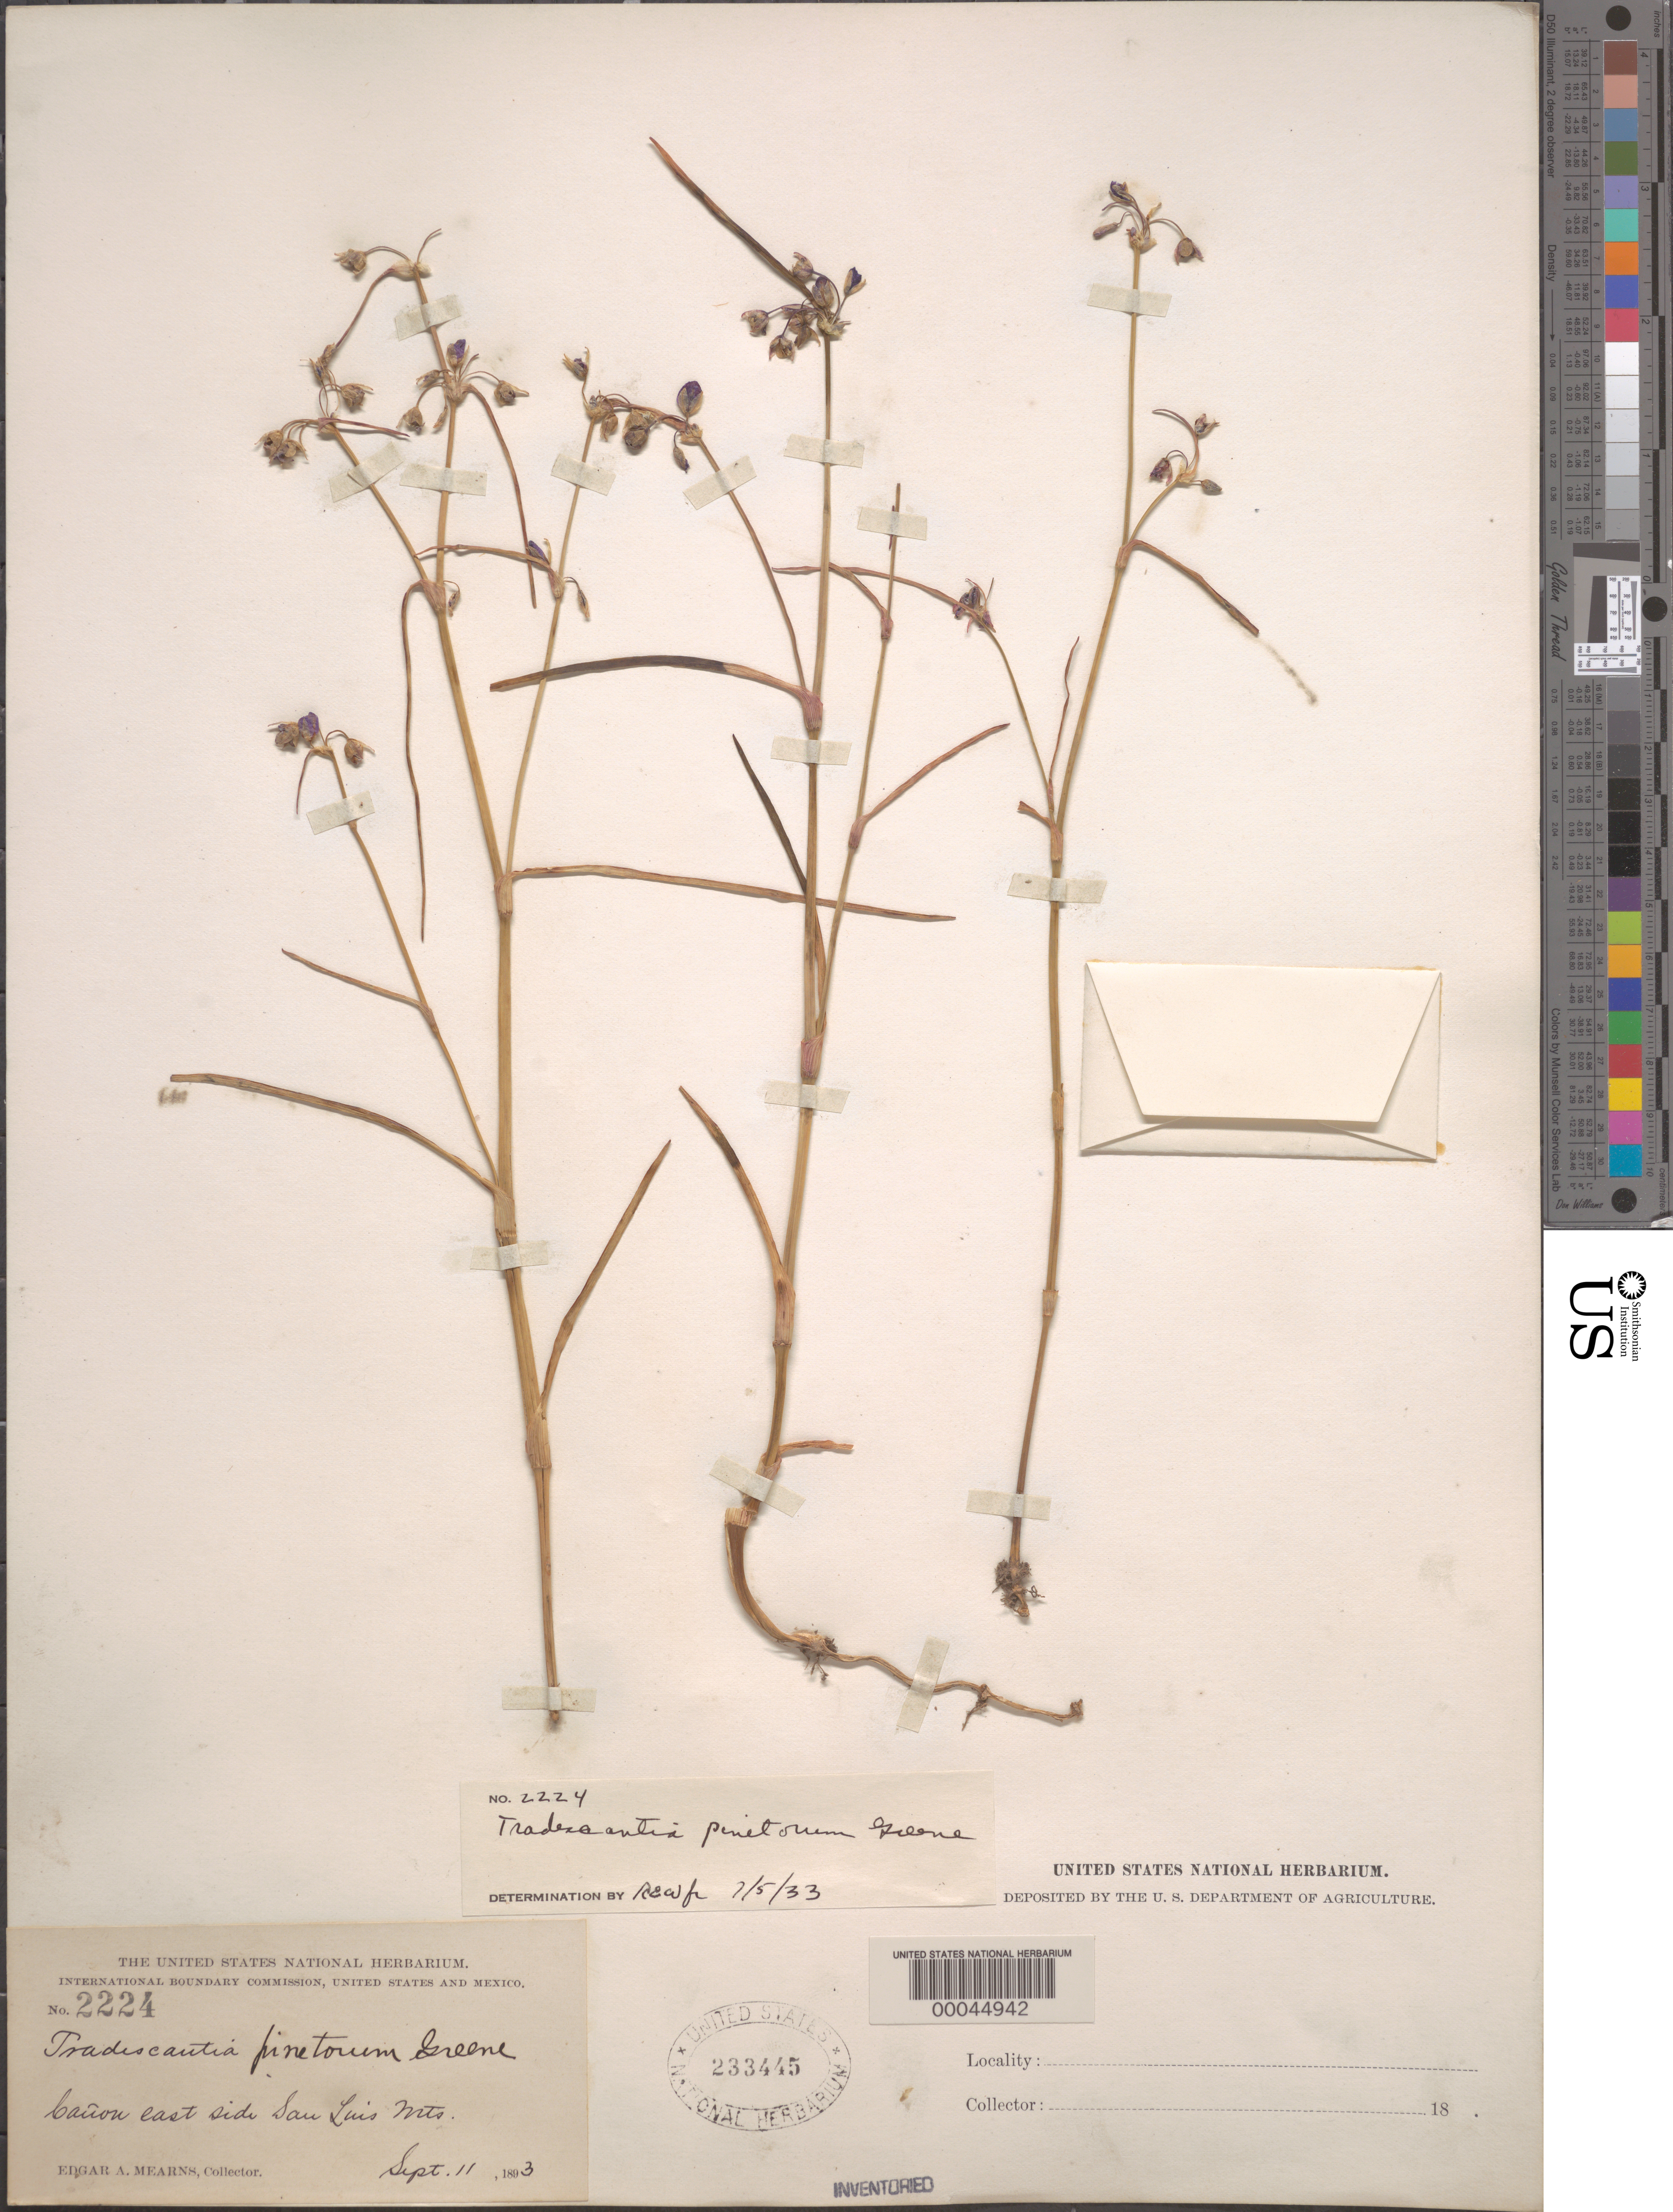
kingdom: Plantae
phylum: Tracheophyta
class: Liliopsida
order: Commelinales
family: Commelinaceae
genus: Tradescantia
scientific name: Tradescantia pinetorum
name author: Greene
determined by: Woodson, R. E., Jr.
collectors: E. A. Mearns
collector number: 2224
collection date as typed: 11 Sep 1893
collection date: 1893-09-11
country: United States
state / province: Arizona / New Mexico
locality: San luis mts. [locality either in az (pima co.) or nm (hidalgo & socorro cos.)]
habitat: Canyon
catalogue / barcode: US 233445